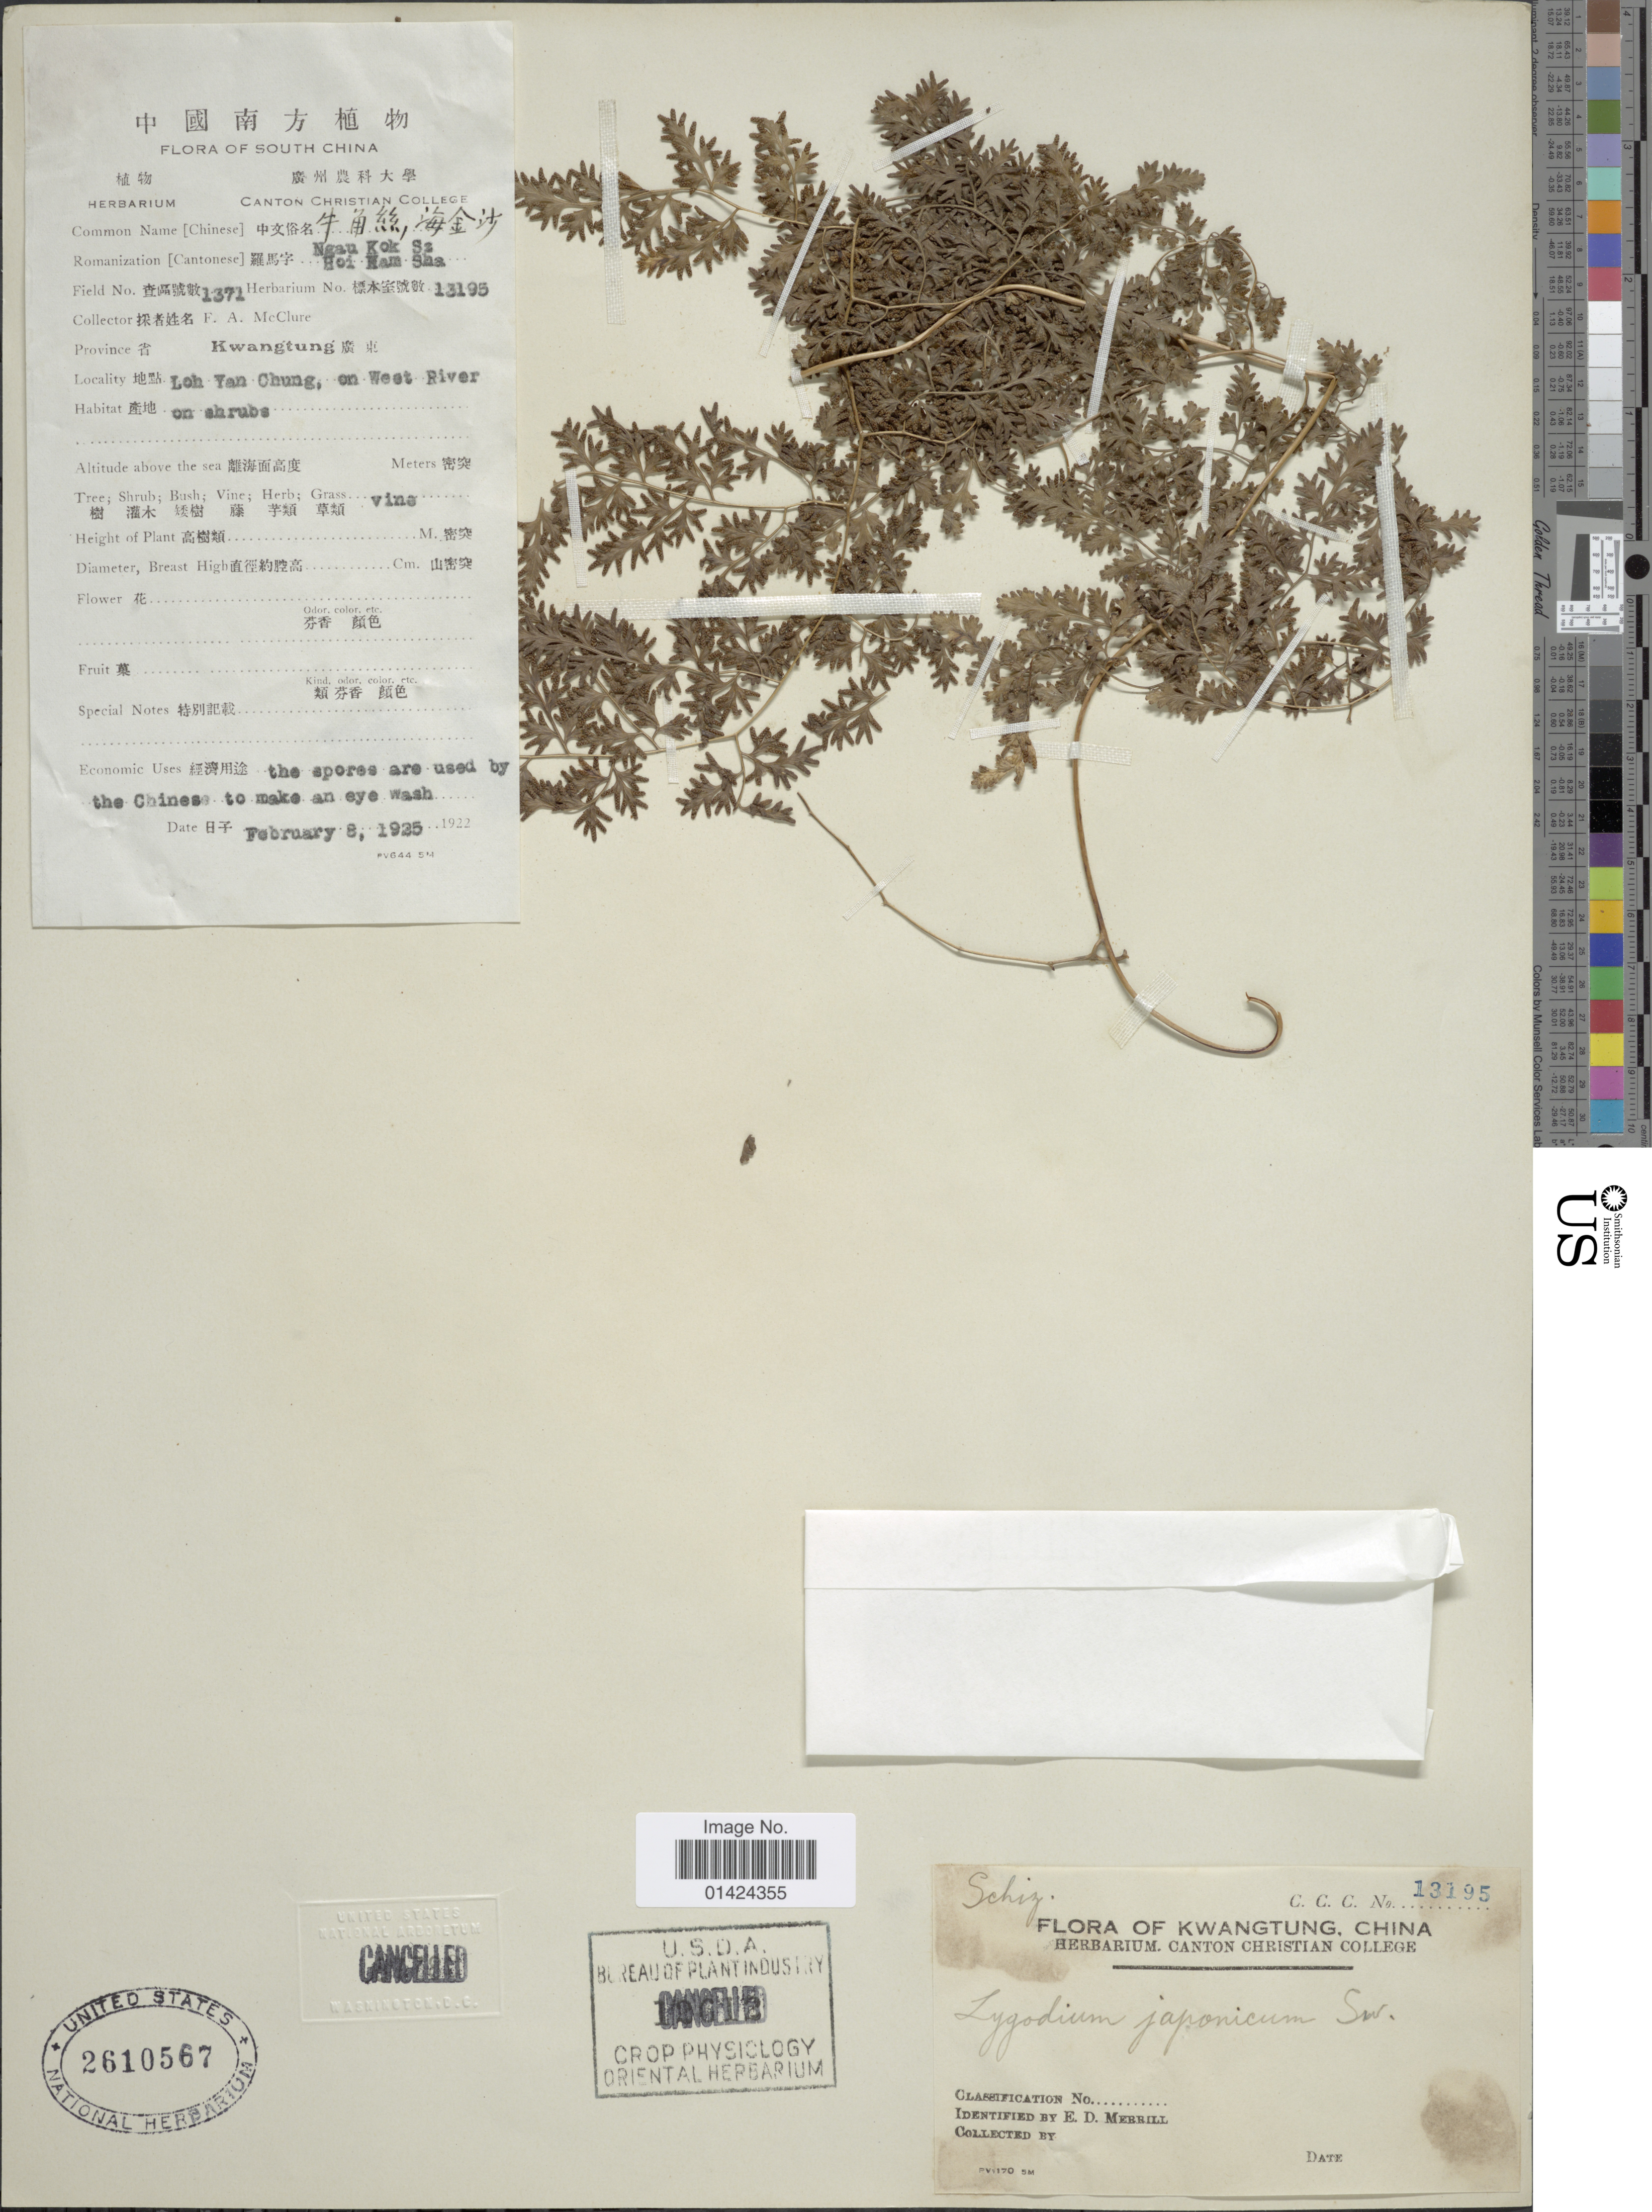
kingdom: Plantae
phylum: Tracheophyta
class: Polypodiopsida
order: Schizaeales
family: Lygodiaceae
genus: Lygodium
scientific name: Lygodium japonicum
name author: (Thunb.) Sw.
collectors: F. A. McClure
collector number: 1371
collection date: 1925-02-08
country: China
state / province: Guangdong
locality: Kwangtung. Loh Yan Chung, on West River.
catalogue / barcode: US 2610567